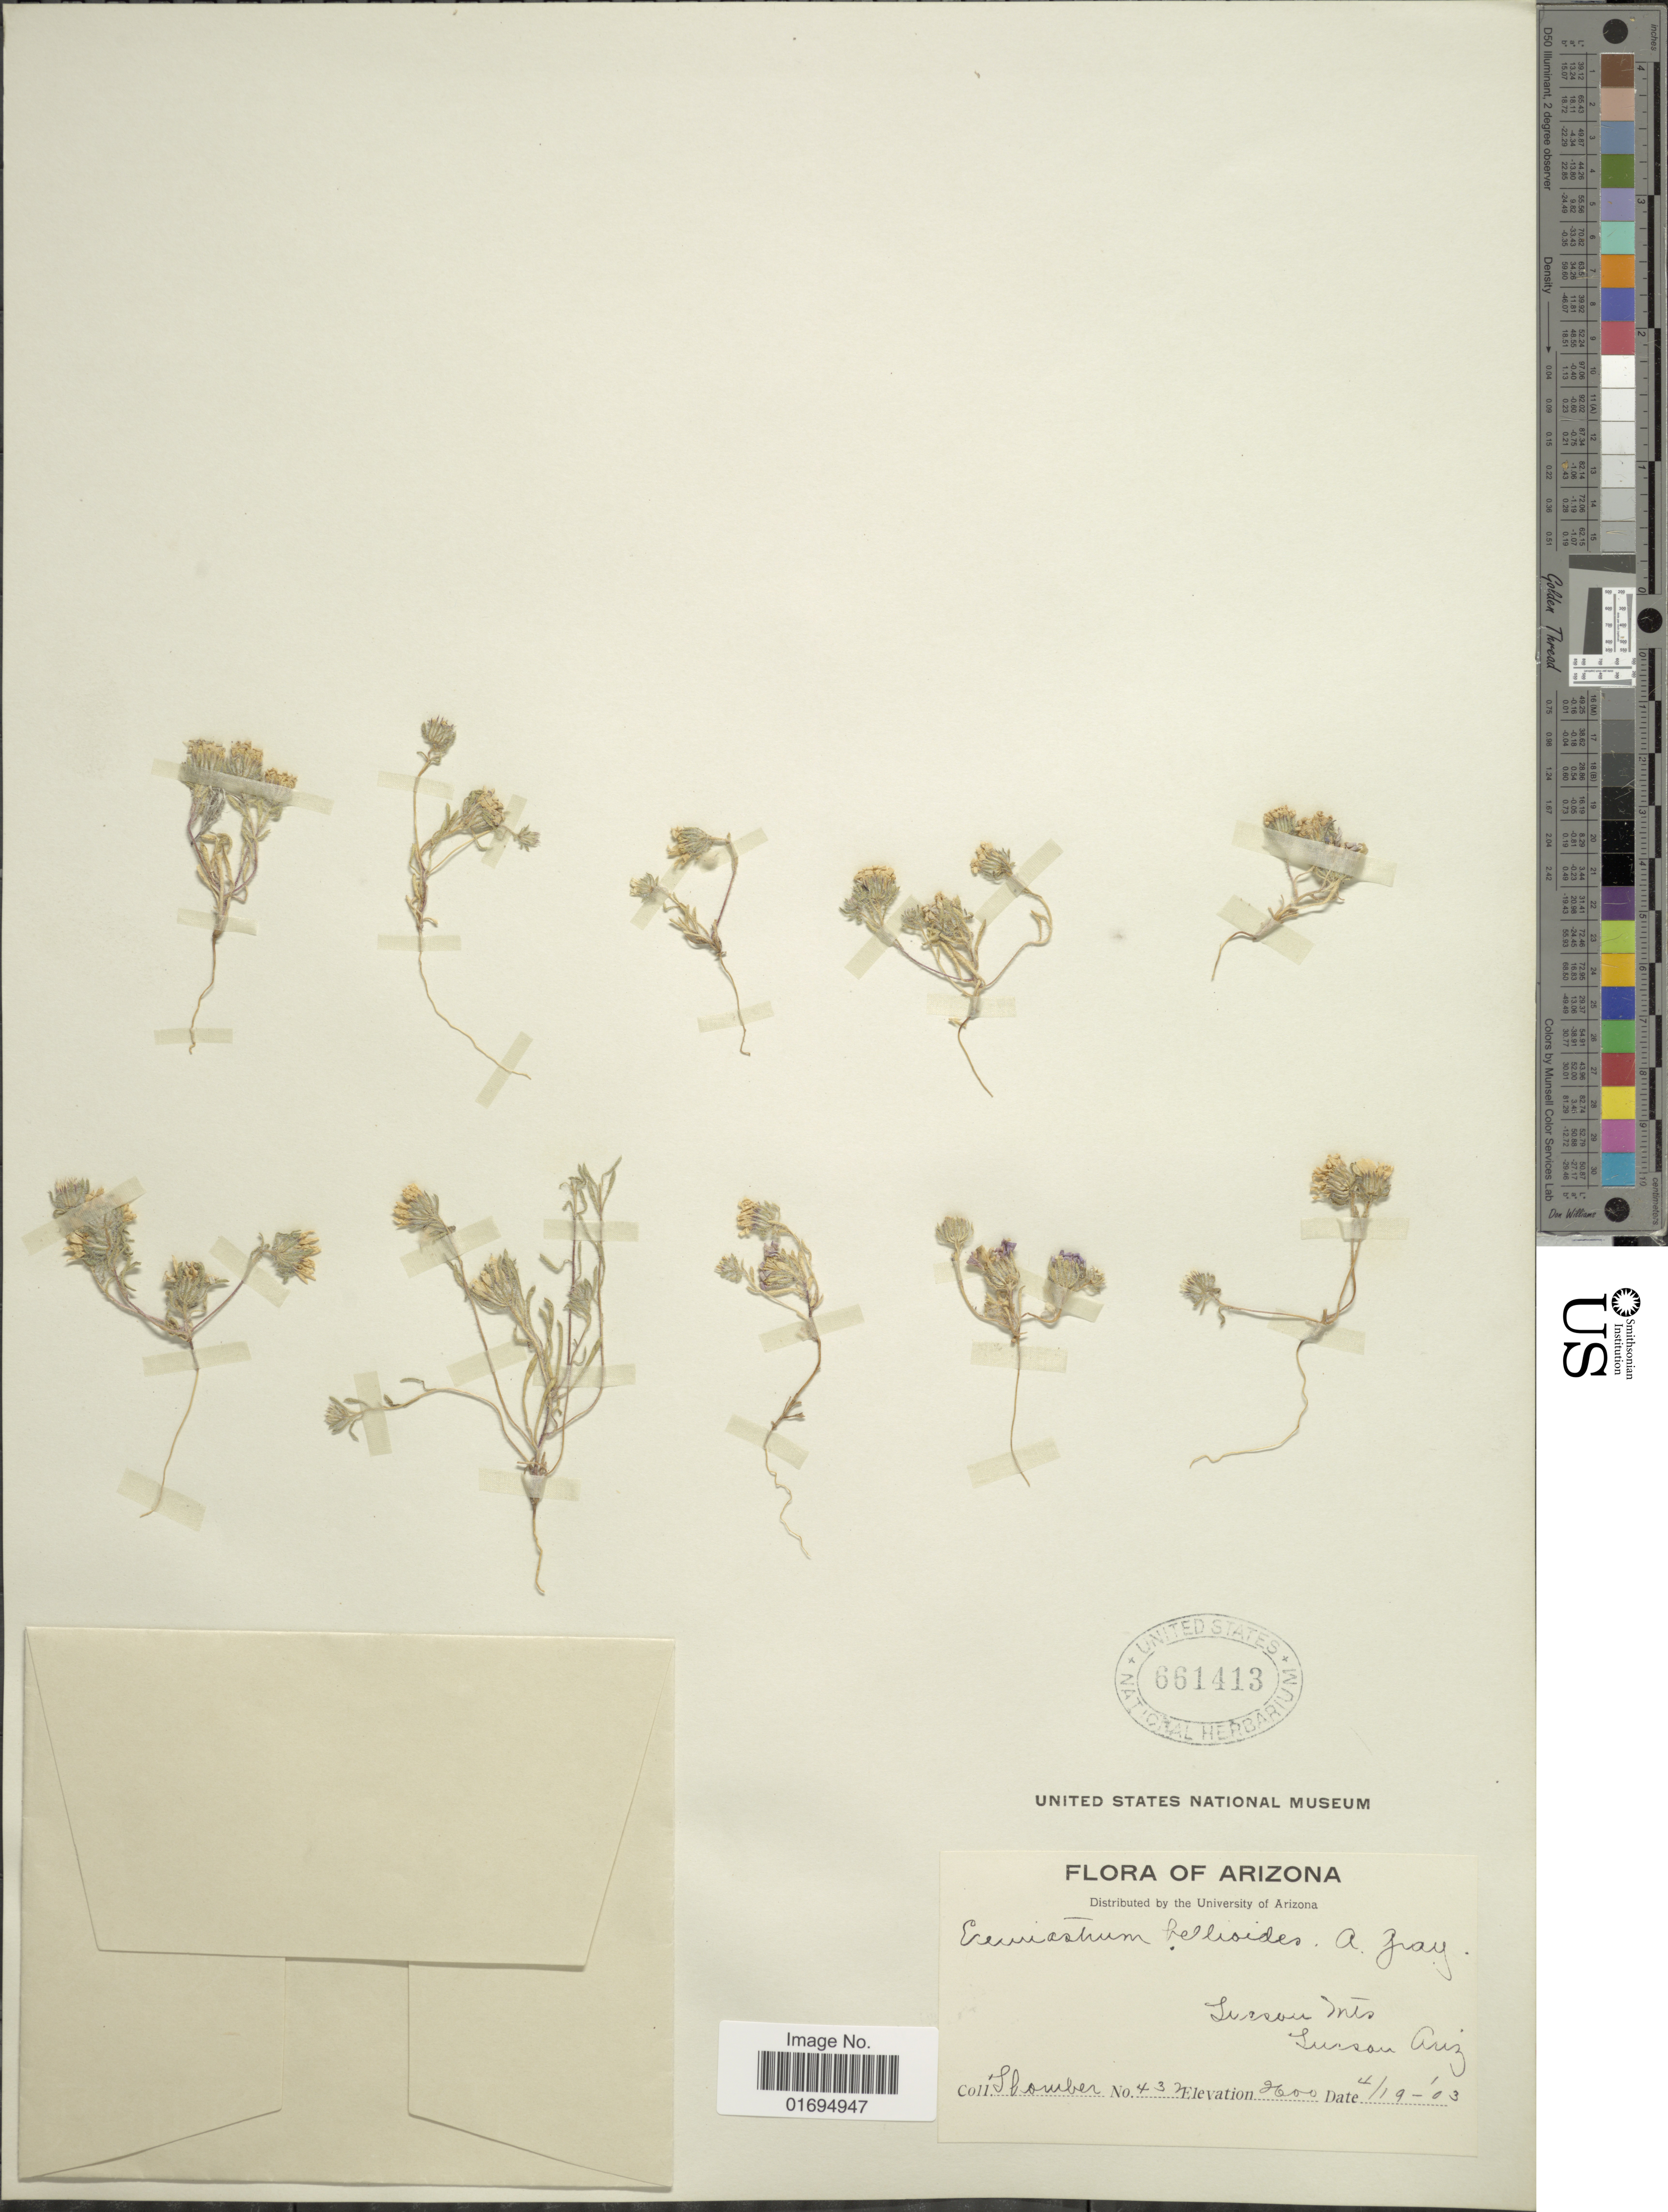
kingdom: Plantae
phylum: Tracheophyta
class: Magnoliopsida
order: Asterales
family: Asteraceae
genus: Monoptilon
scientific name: Monoptilon bellioides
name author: (A. Gray) H.M. Hall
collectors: J. Bomber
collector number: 43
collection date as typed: Transcribed d/m/y: 19/4/3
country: United States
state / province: Arizona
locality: Tucson Mts. Lucson Ariz.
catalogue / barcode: US 661413